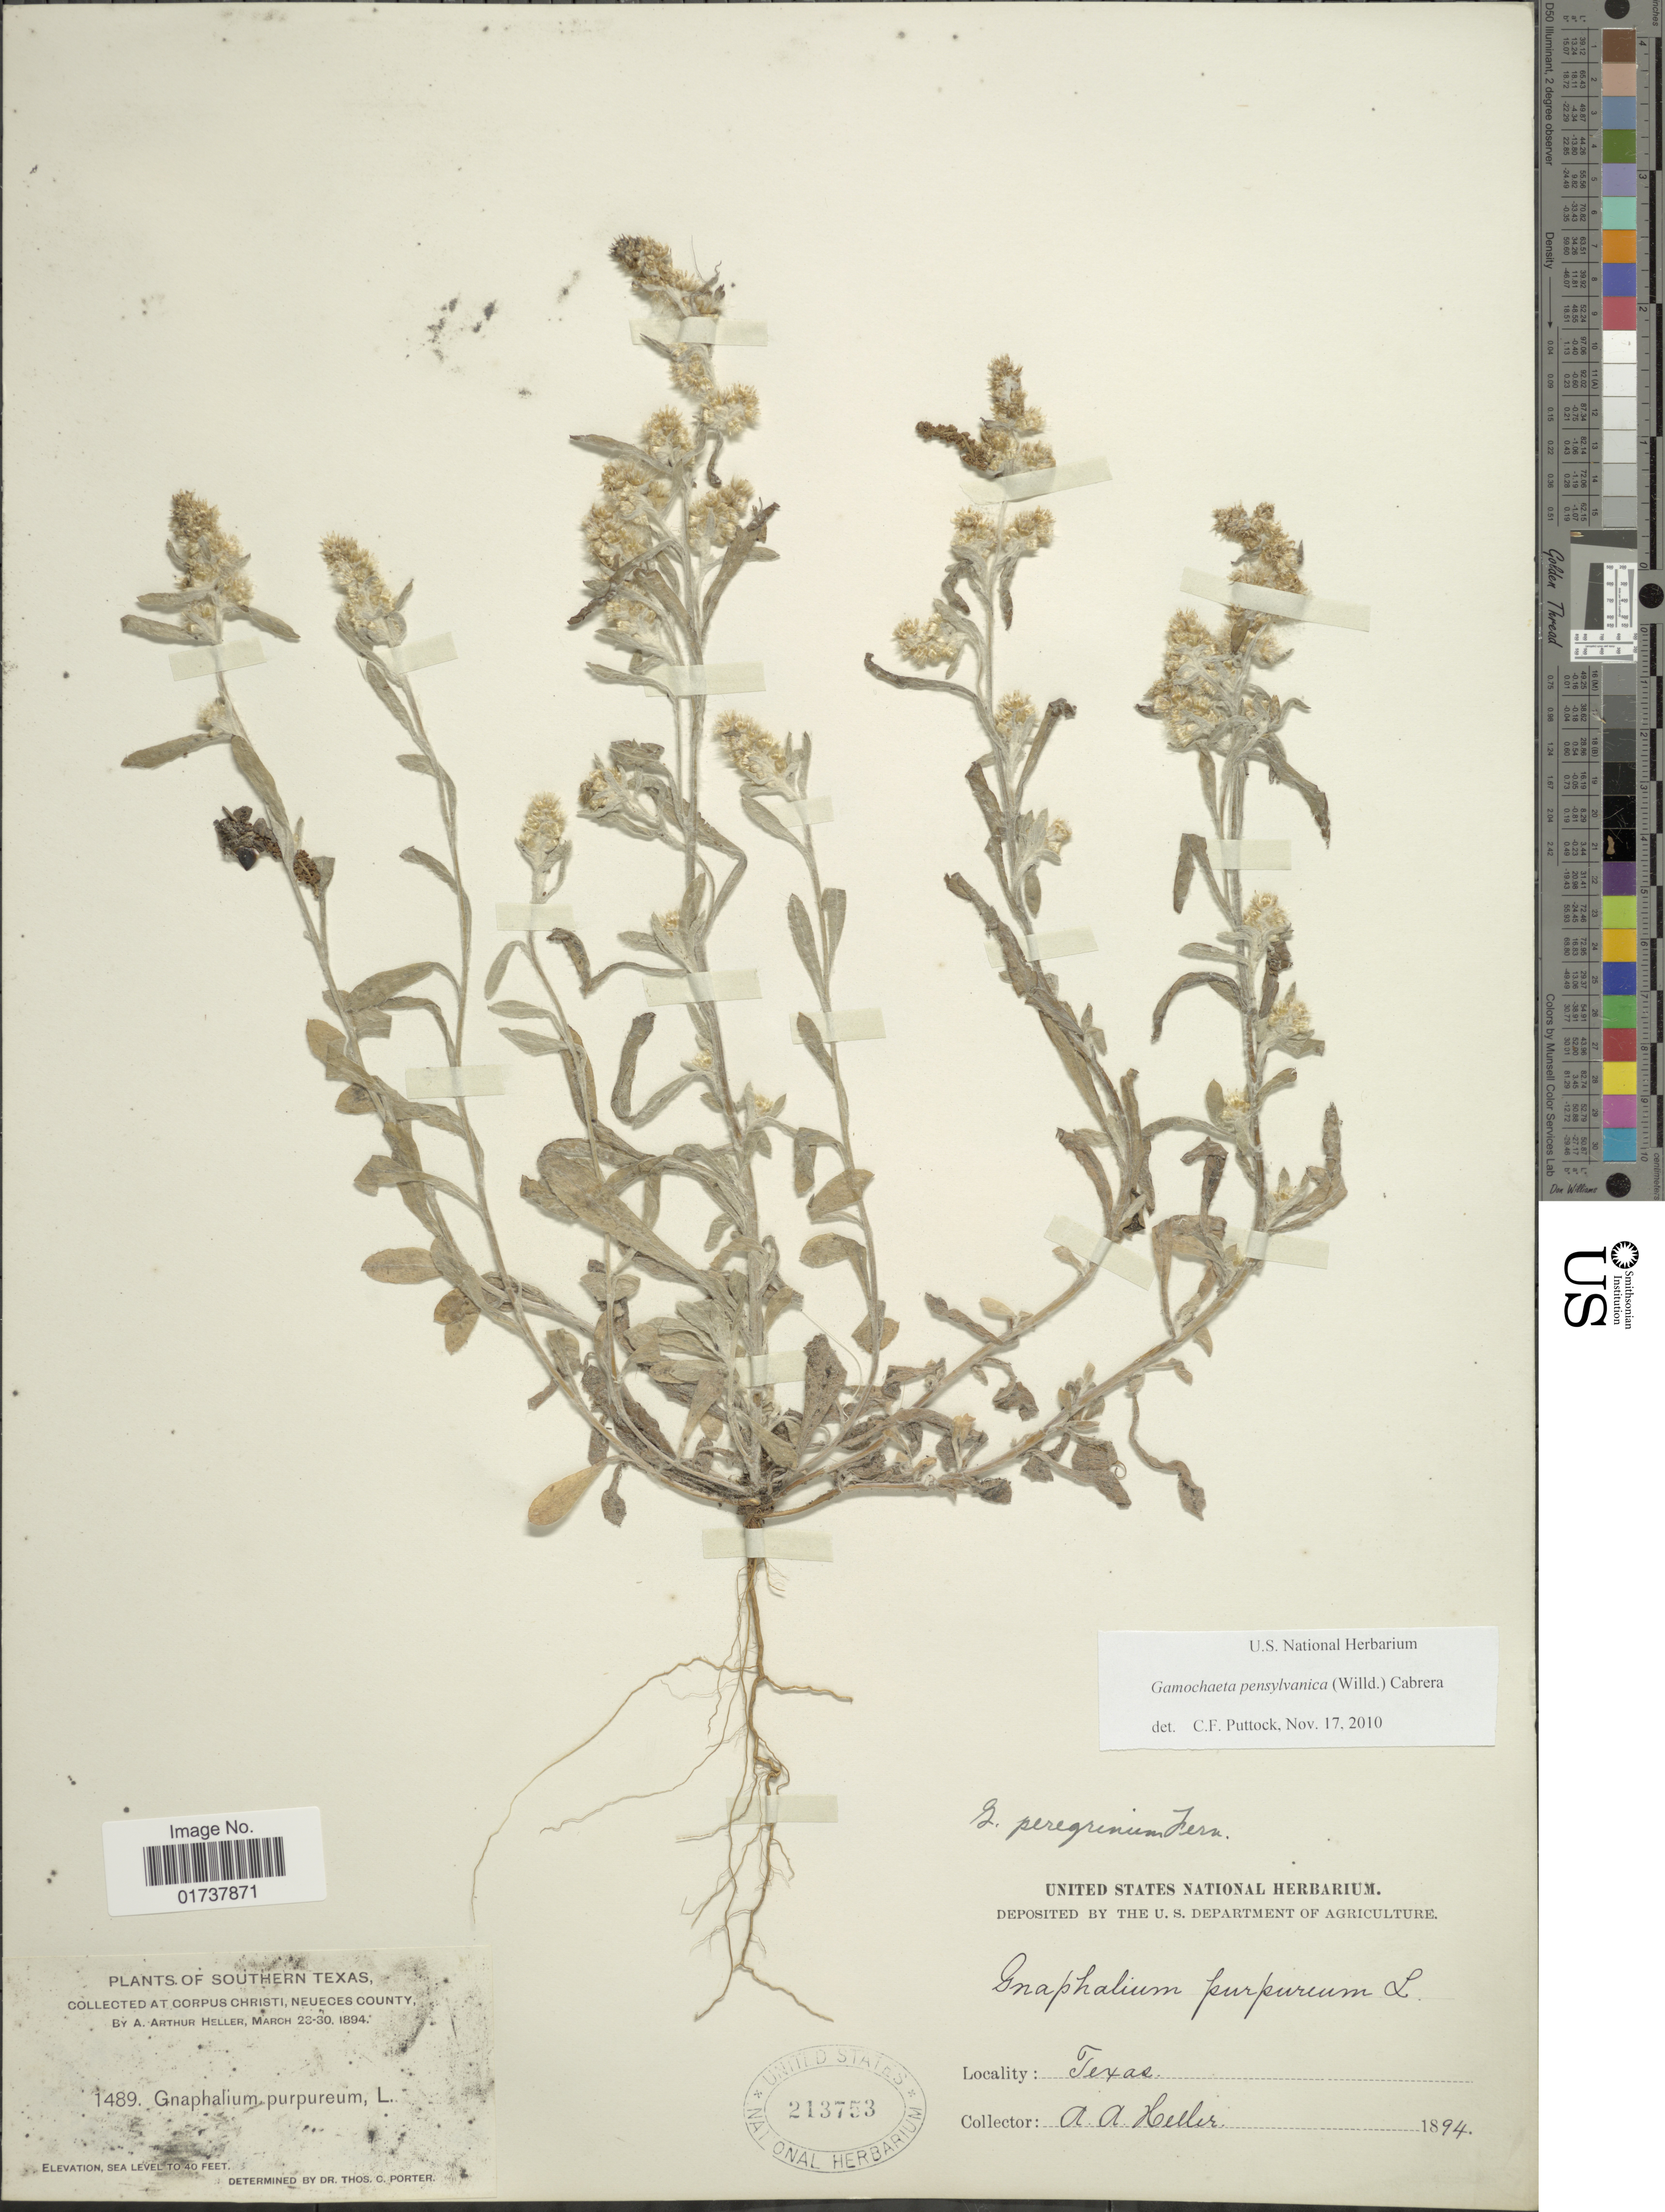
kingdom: Plantae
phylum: Tracheophyta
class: Magnoliopsida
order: Asterales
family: Asteraceae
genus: Gamochaeta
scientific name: Gamochaeta pensylvanica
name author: (Willd.) Cabrera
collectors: A. A. Heller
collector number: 1489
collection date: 1894-03-23/1894-03-30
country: United States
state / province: Texas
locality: Southern Texas, at Corpus Christi, Neueces County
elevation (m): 12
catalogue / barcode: US 213753